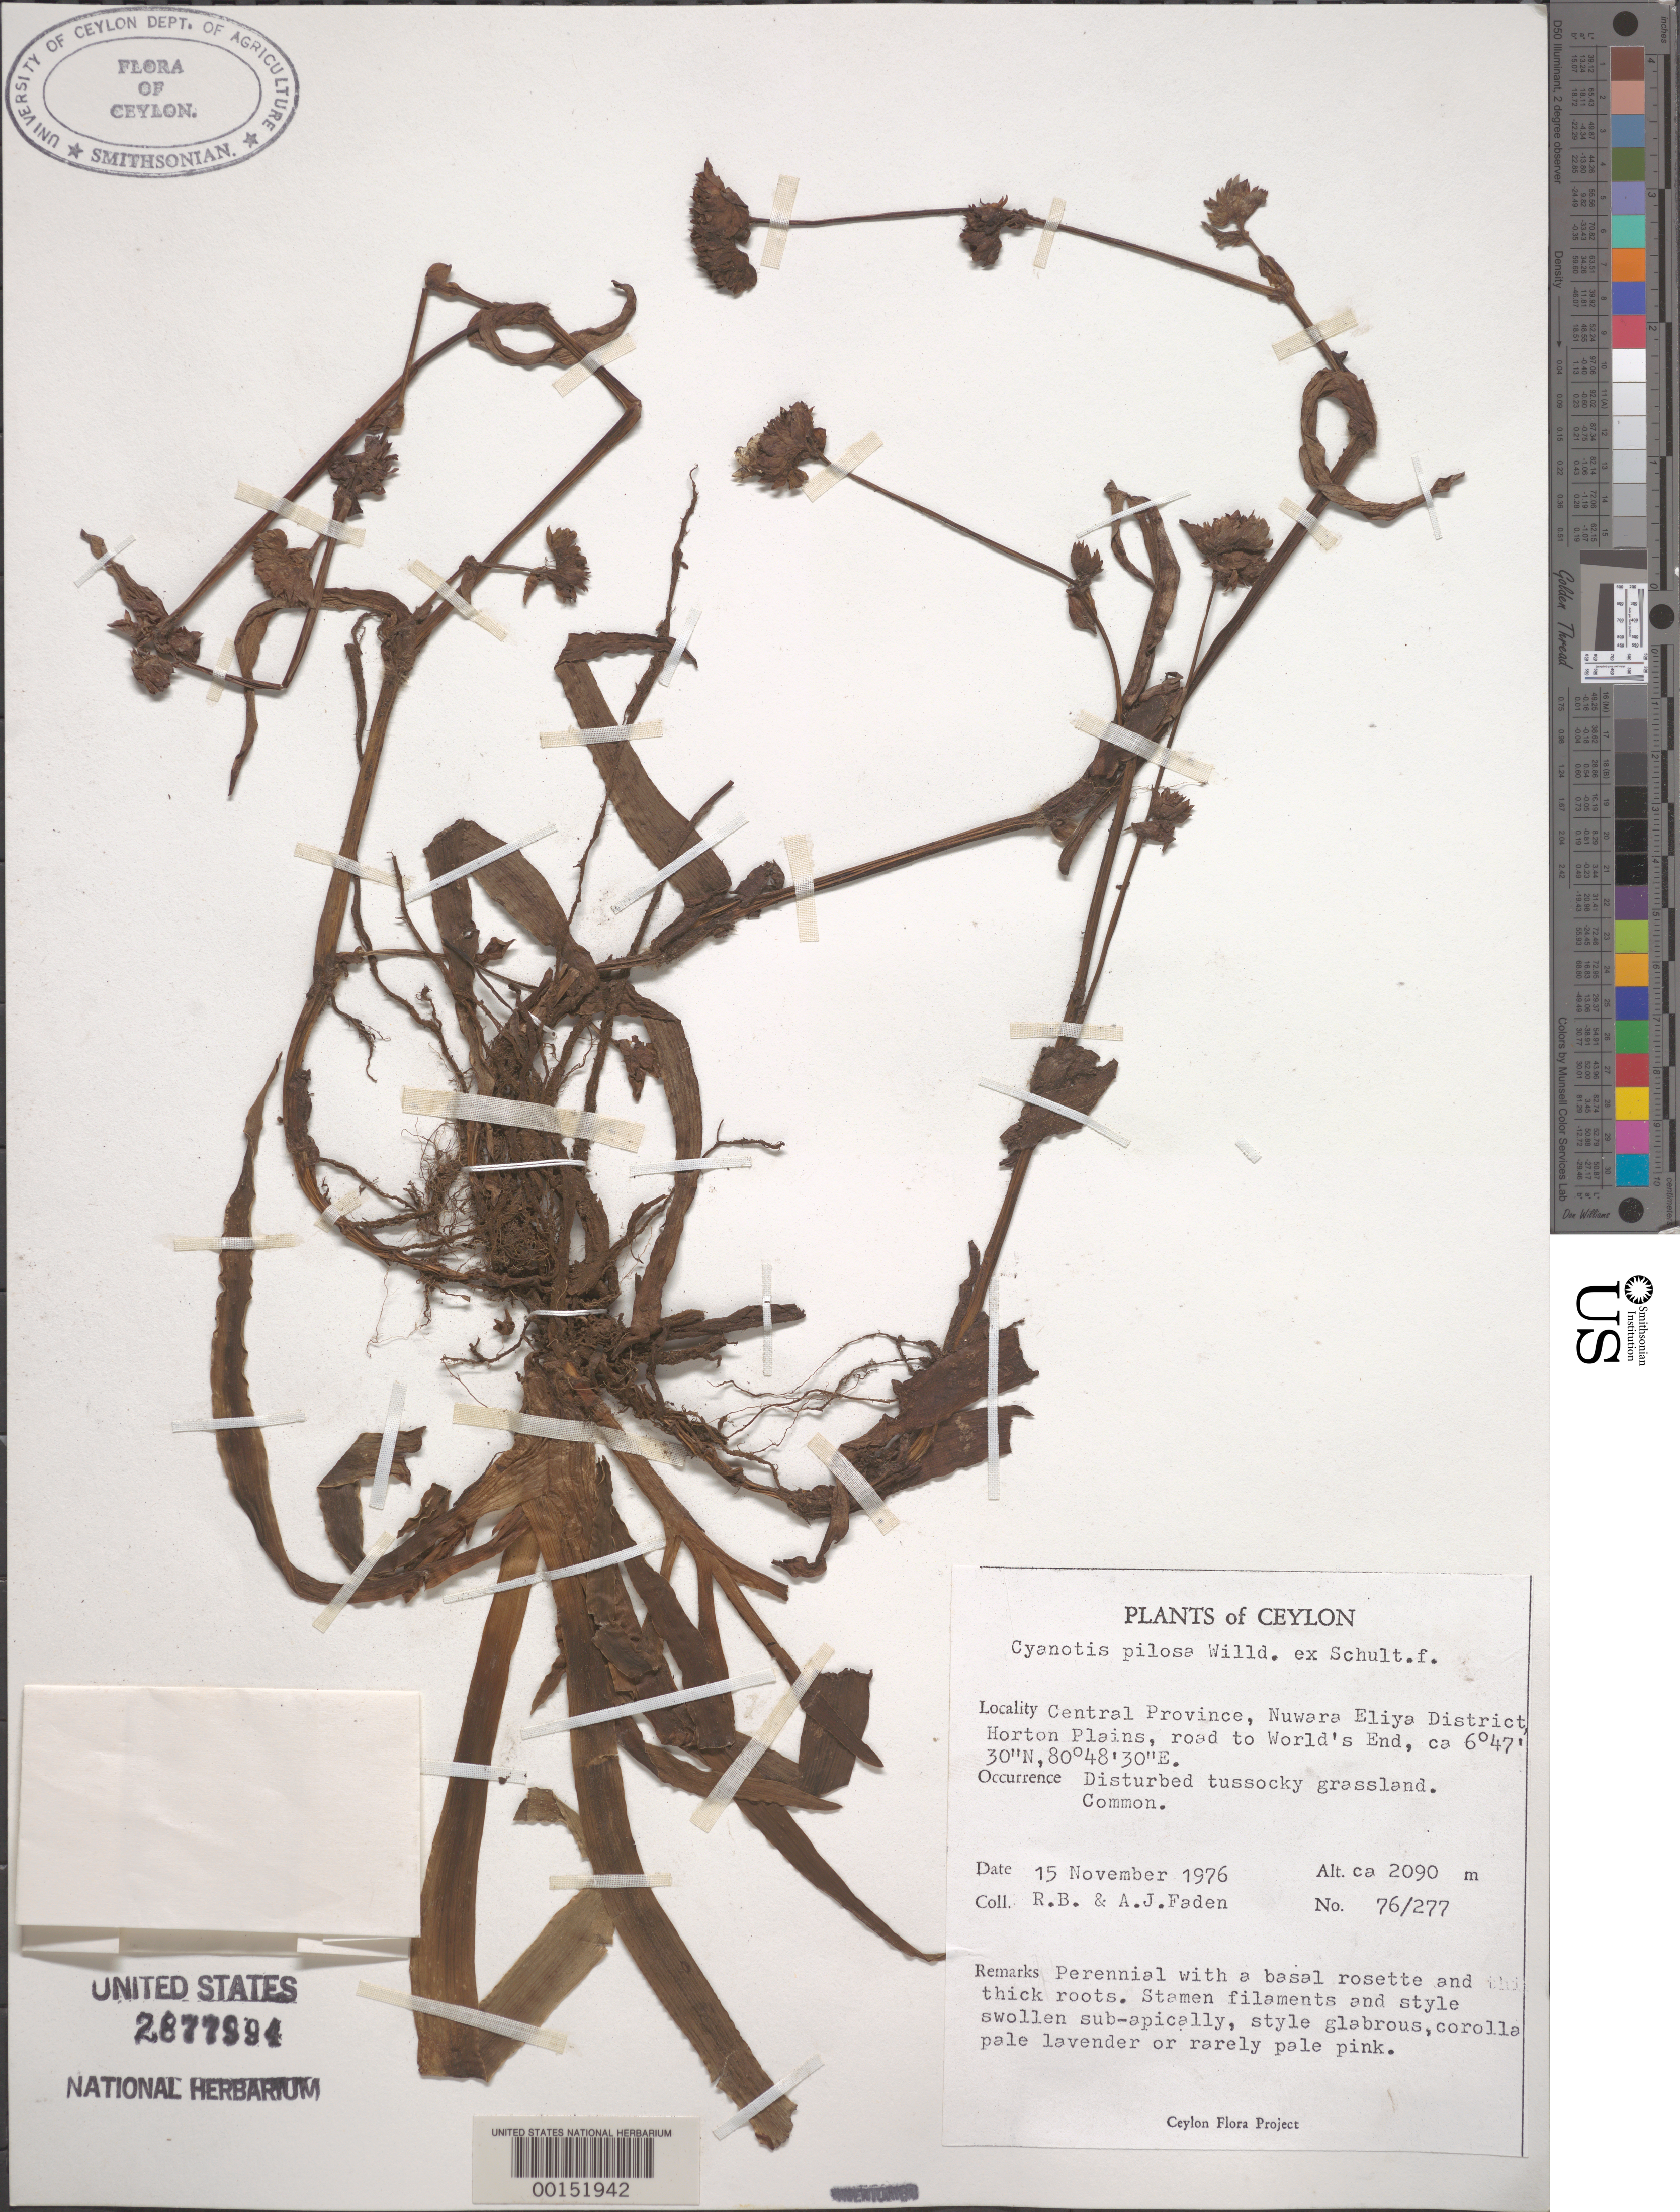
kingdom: Plantae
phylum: Tracheophyta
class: Liliopsida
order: Commelinales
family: Commelinaceae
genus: Cyanotis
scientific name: Cyanotis pilosa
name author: Schult. & Schult. f.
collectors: R. B. Faden & A. J. Faden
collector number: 76/277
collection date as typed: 15 Nov 1976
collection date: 1976-11-15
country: Sri Lanka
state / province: Central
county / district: Nuwara Eliya Dist.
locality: Horton plains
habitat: Disturbed tussocky grassland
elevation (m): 2090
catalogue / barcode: US 2877994